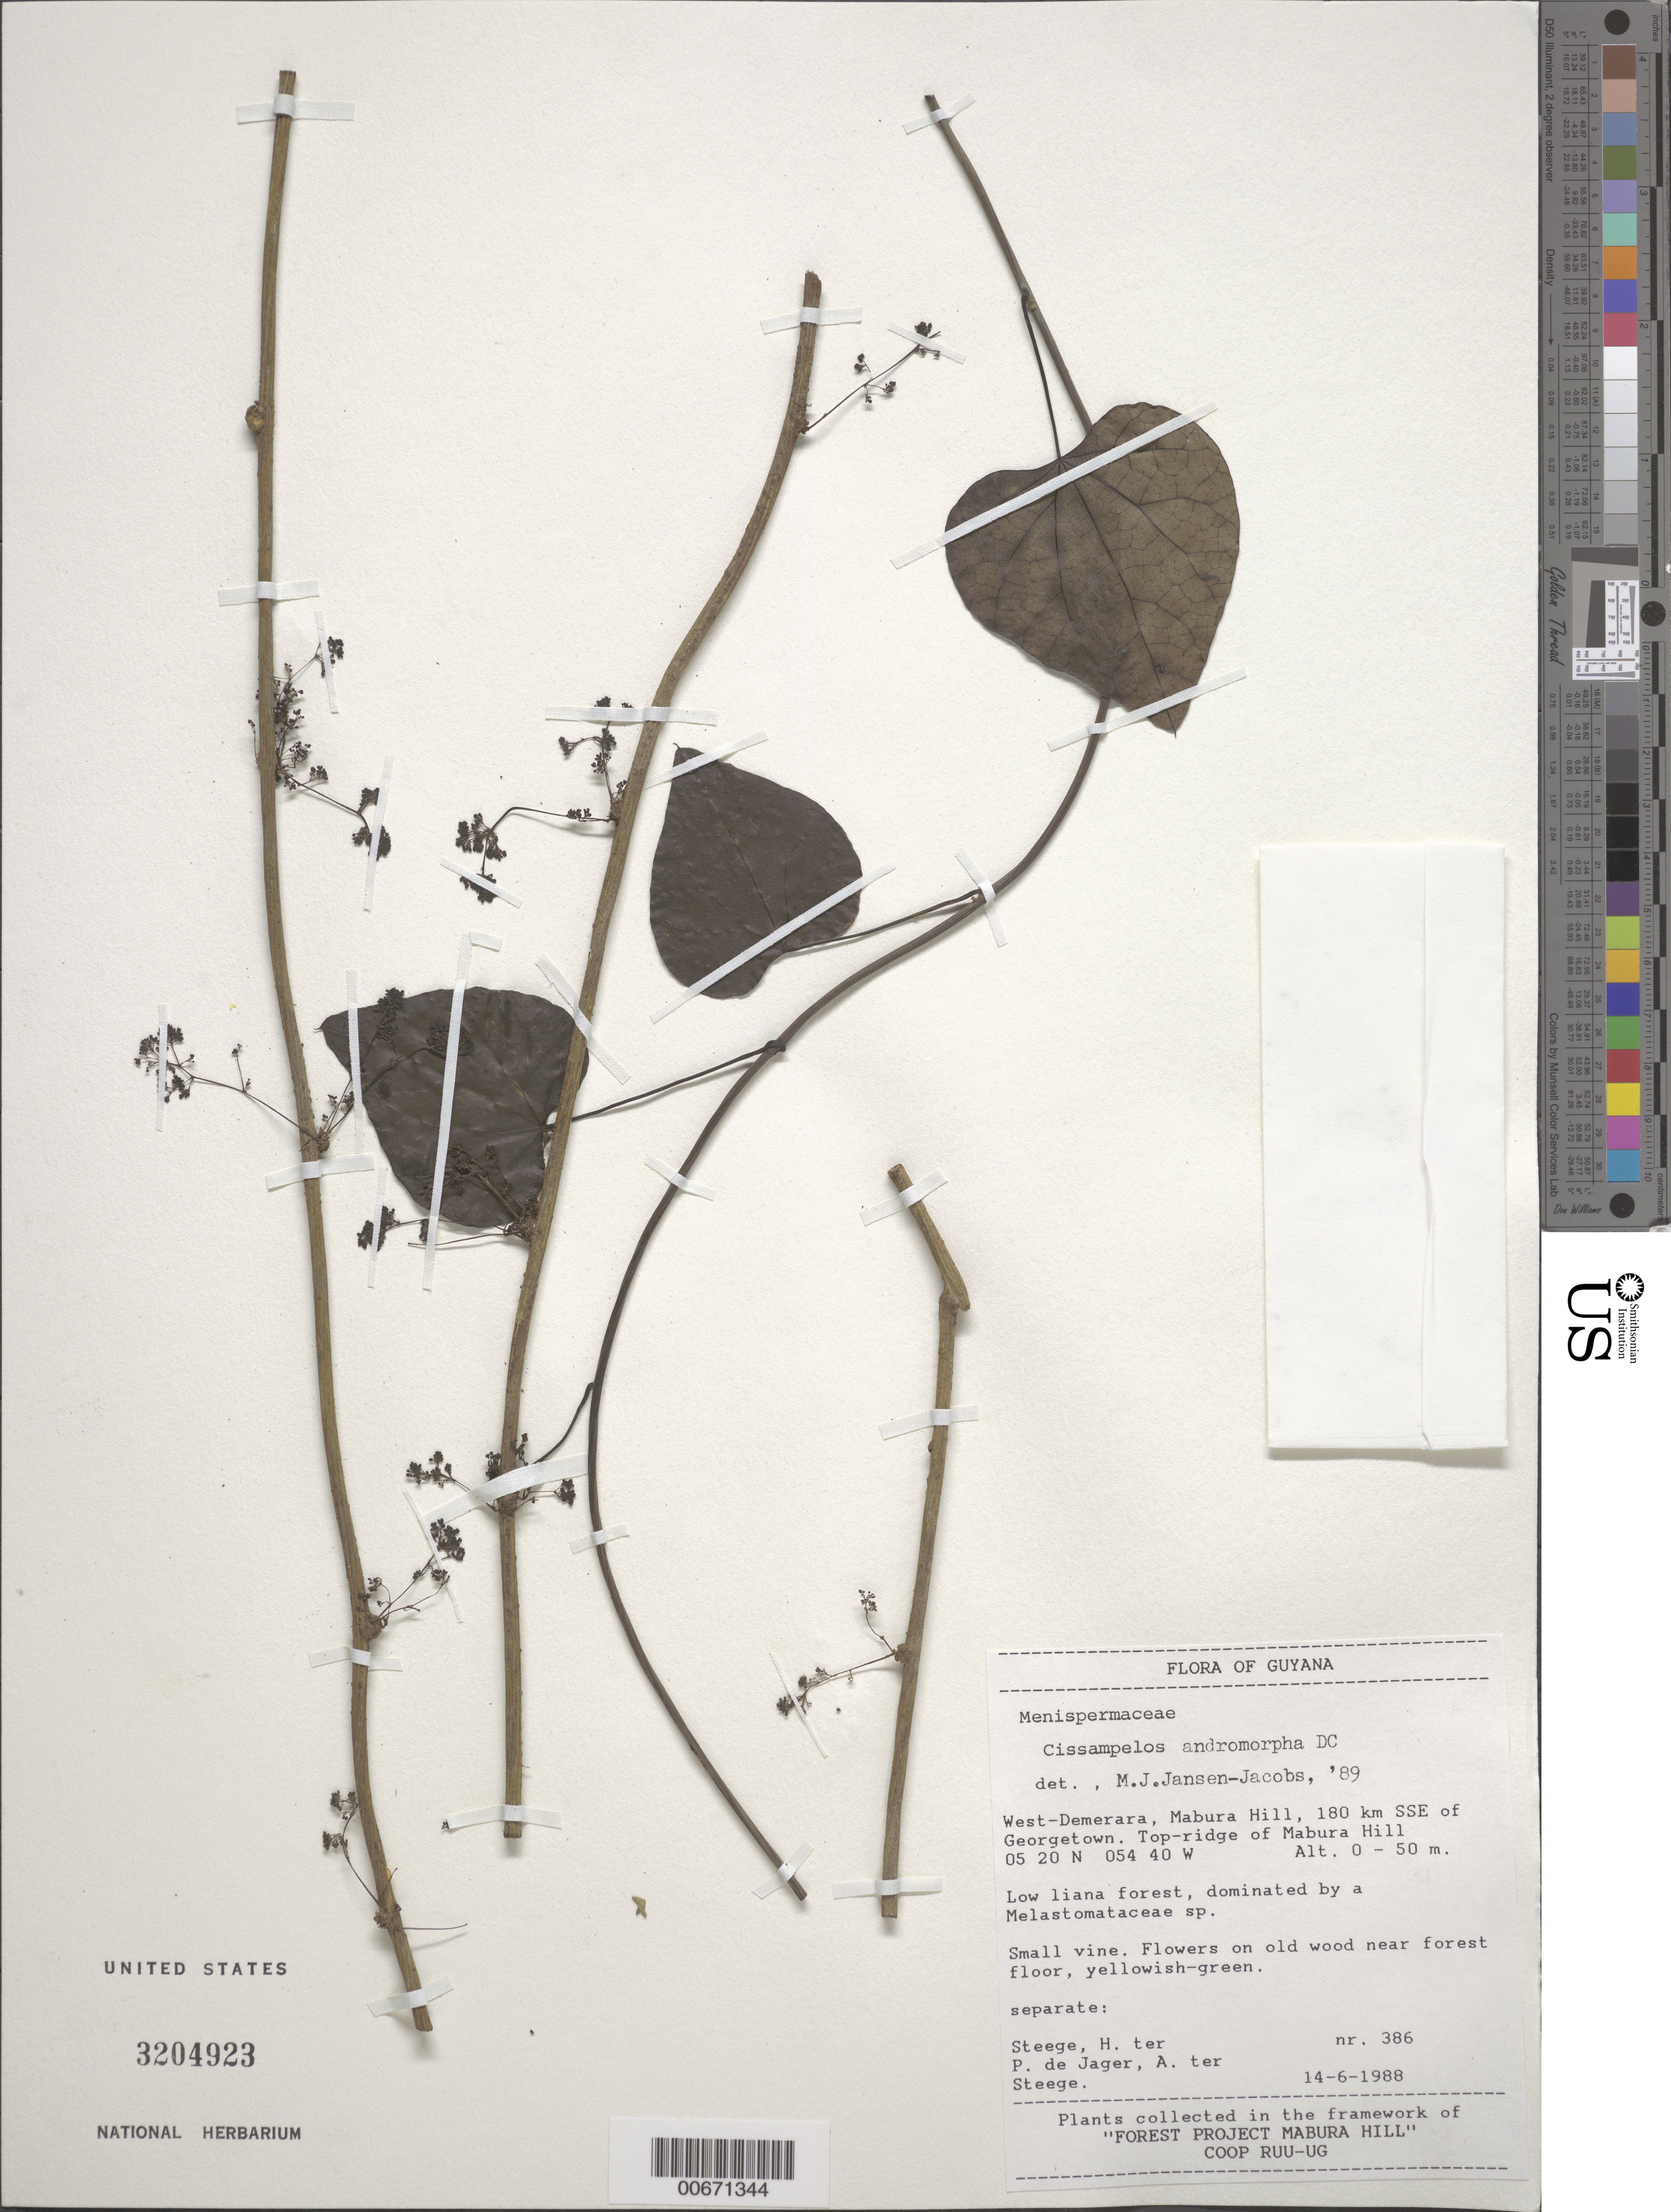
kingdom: Plantae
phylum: Tracheophyta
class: Magnoliopsida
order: Ranunculales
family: Menispermaceae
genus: Cissampelos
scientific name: Cissampelos andromorpha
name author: DC.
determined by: Jansen-Jacobs, M. J., (U), Nationaal Herbarium Nederland, Utrecht University branch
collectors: H. ter Steege, P. De Jager & H. ter Steege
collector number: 386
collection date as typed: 14-Jun-88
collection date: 1988-06-14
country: Guyana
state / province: U. Demerara-Berbice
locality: Mabura Hill, 180 km SSE of Georgetown, top-ridge of Mabura Hill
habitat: Low liana forest, dominated by Melastomataceae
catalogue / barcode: US 3204923